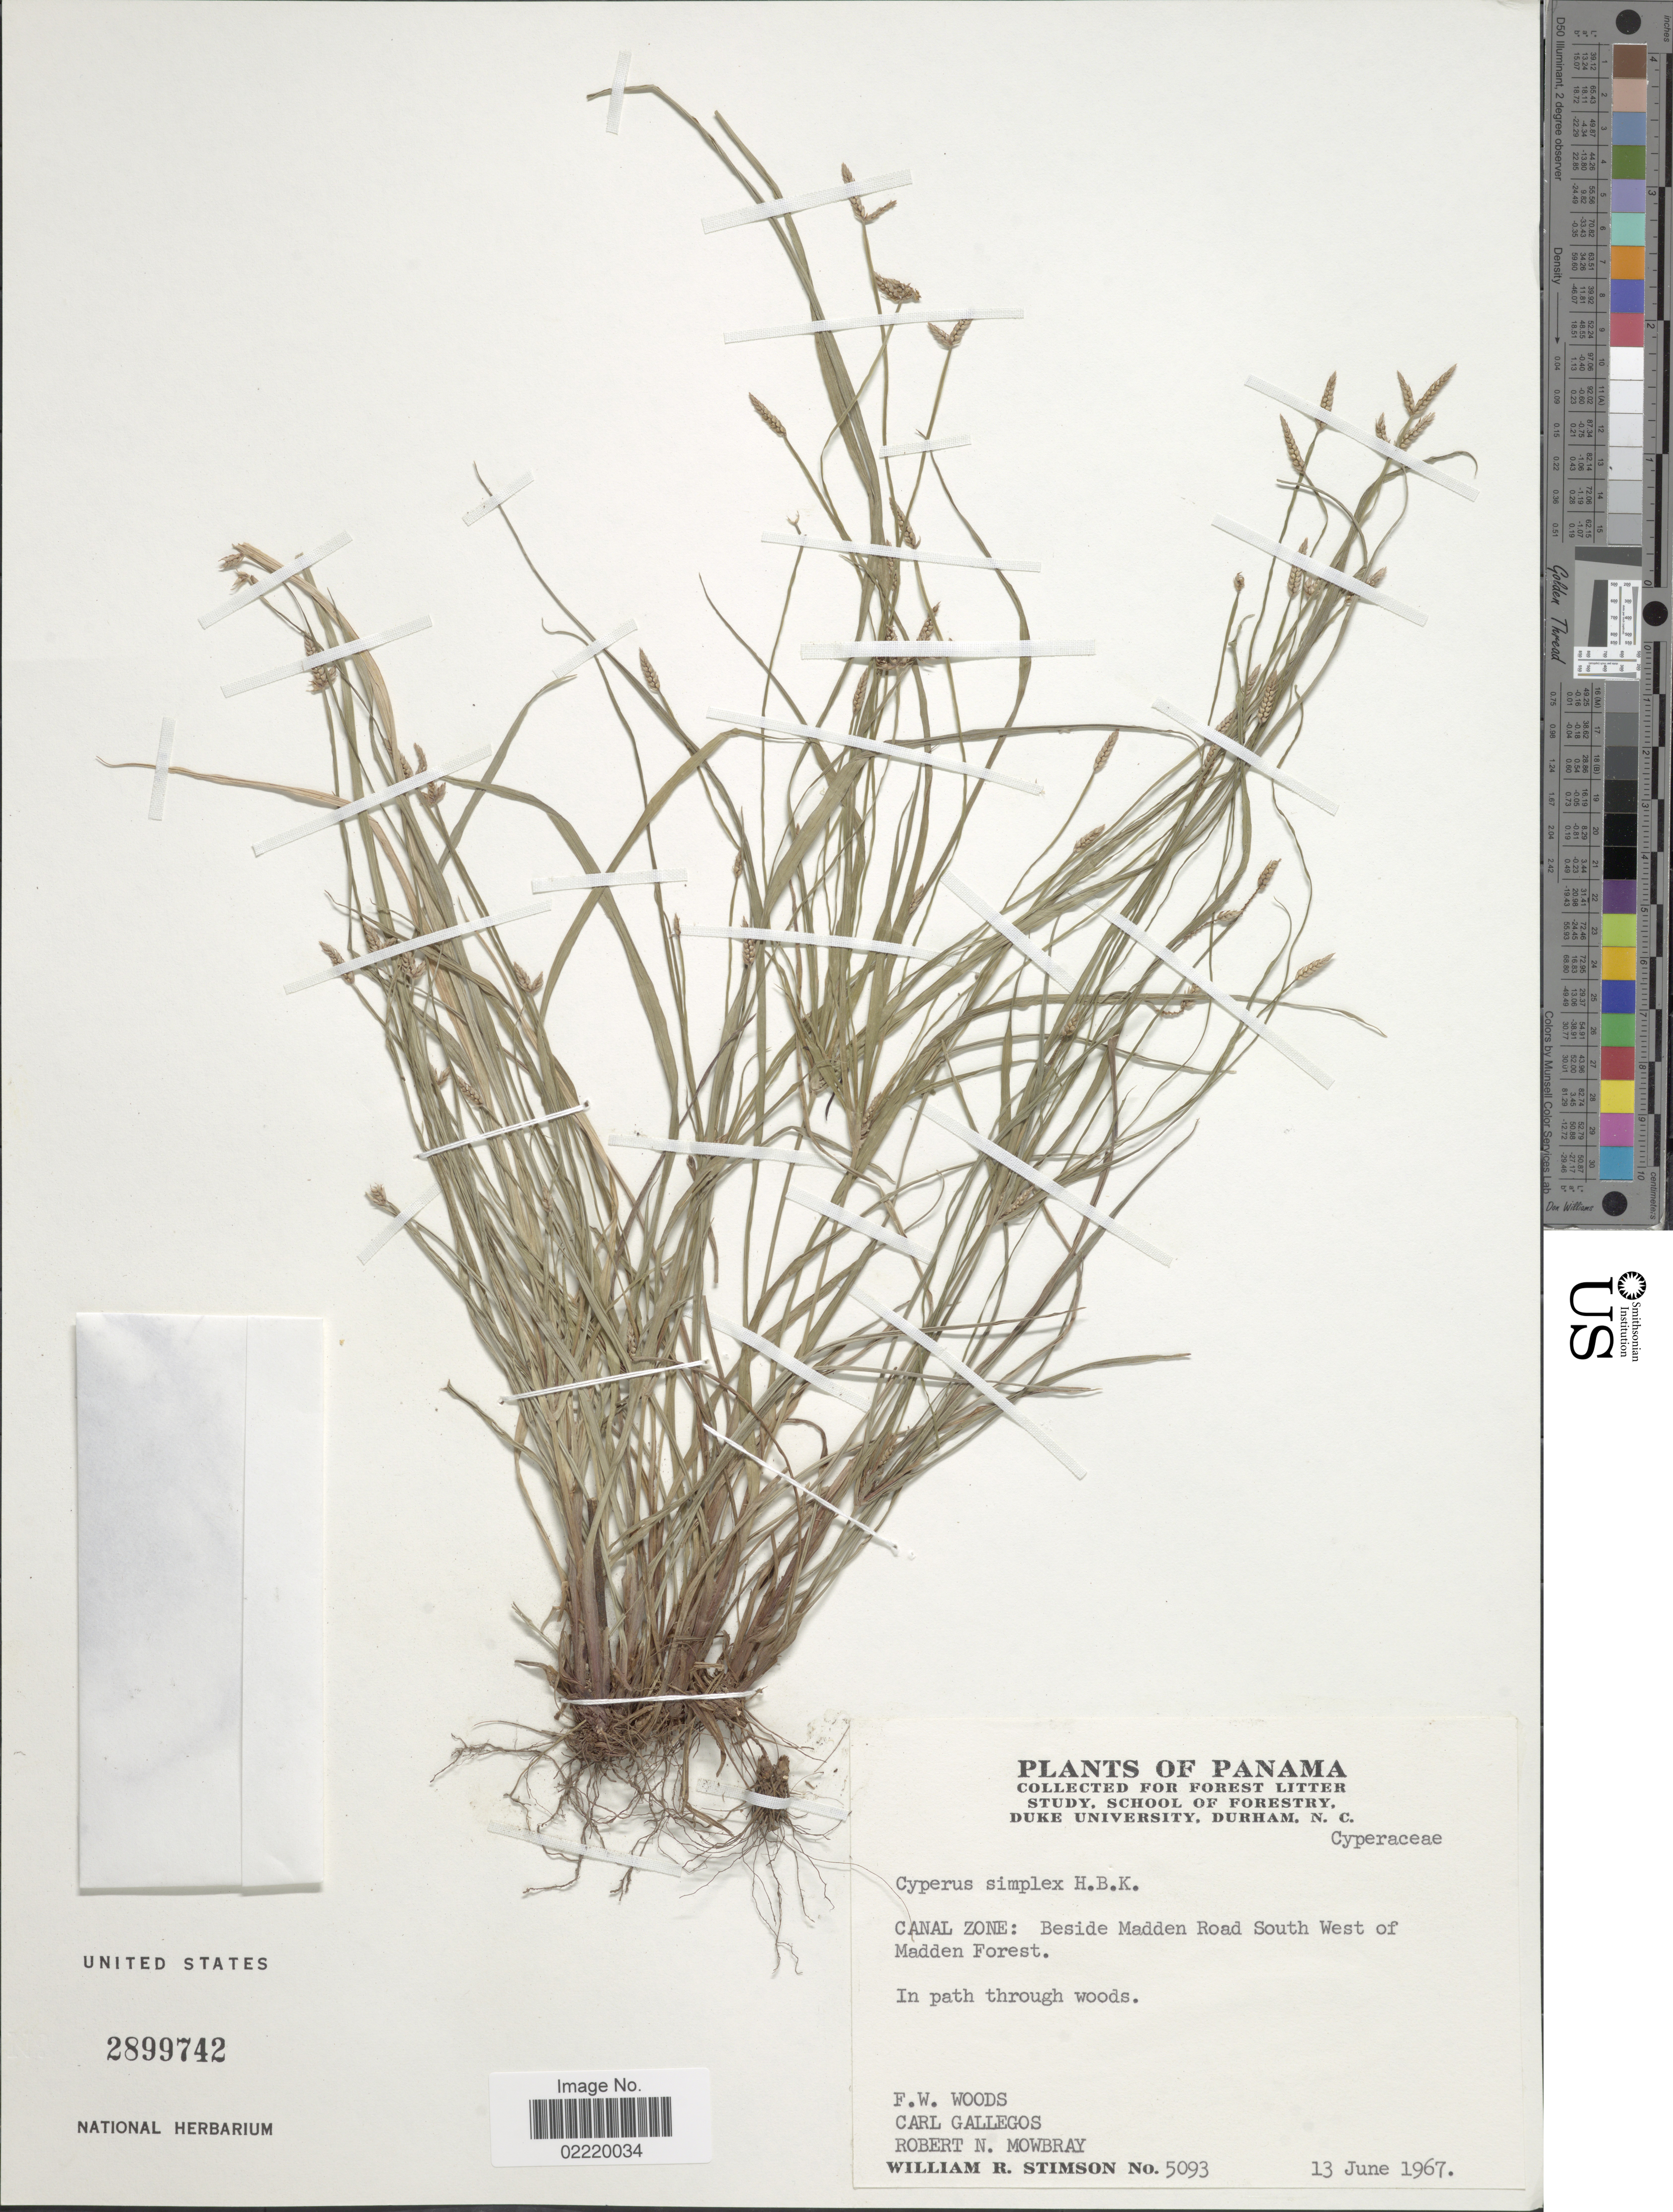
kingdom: Plantae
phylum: Tracheophyta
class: Liliopsida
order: Poales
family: Cyperaceae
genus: Cyperus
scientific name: Cyperus simplex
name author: Kunth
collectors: W. R. Stimson, F. W. Woods, C. Gallegos & R. Mowbray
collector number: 5093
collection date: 1967-06-13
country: Panama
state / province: Colón / Panamá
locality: Canal zone: Beside Madden Road South West of Madden Forest.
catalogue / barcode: US 2899742